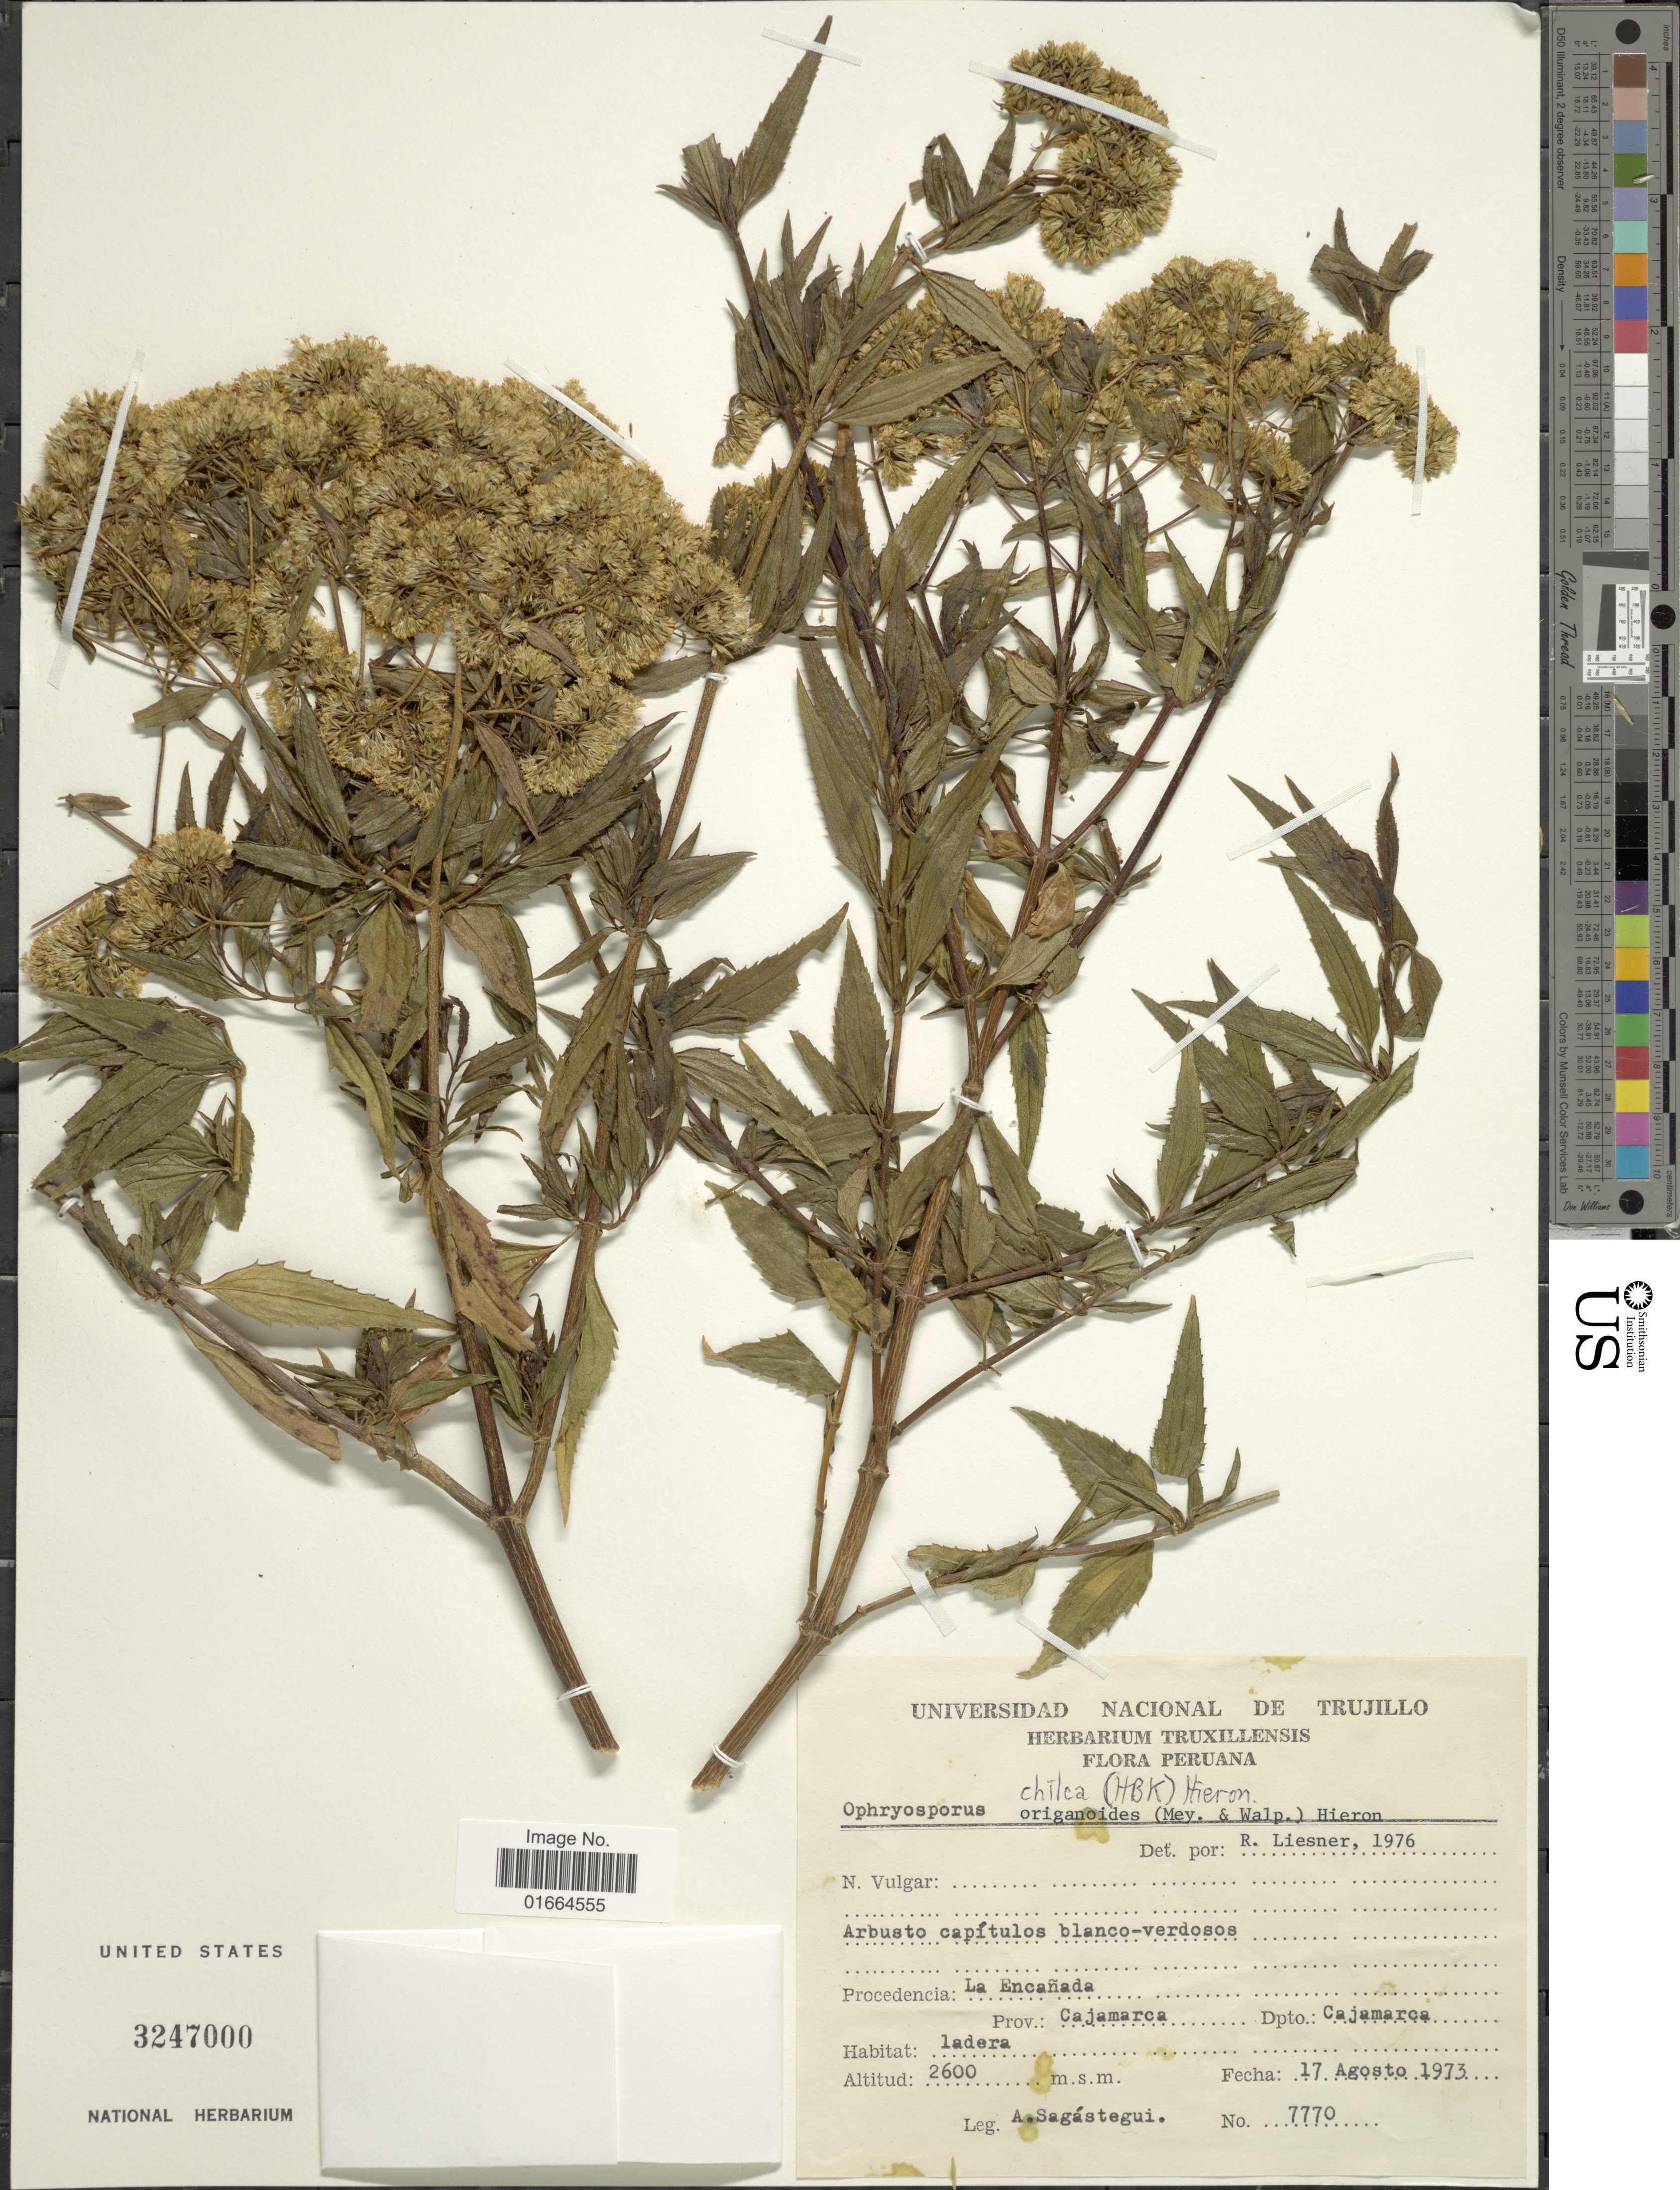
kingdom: Plantae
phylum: Tracheophyta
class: Magnoliopsida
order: Asterales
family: Asteraceae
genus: Ophryosporus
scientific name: Ophryosporus chilca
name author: (Kunth) Hieron.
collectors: A. Sagástegui A.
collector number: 7770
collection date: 1973-08-17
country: Peru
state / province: Cajamarca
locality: Procedencia: La Encanada, Prov.: Cajamarca, Dpto.: Cajamarca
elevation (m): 2600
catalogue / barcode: US 3247000